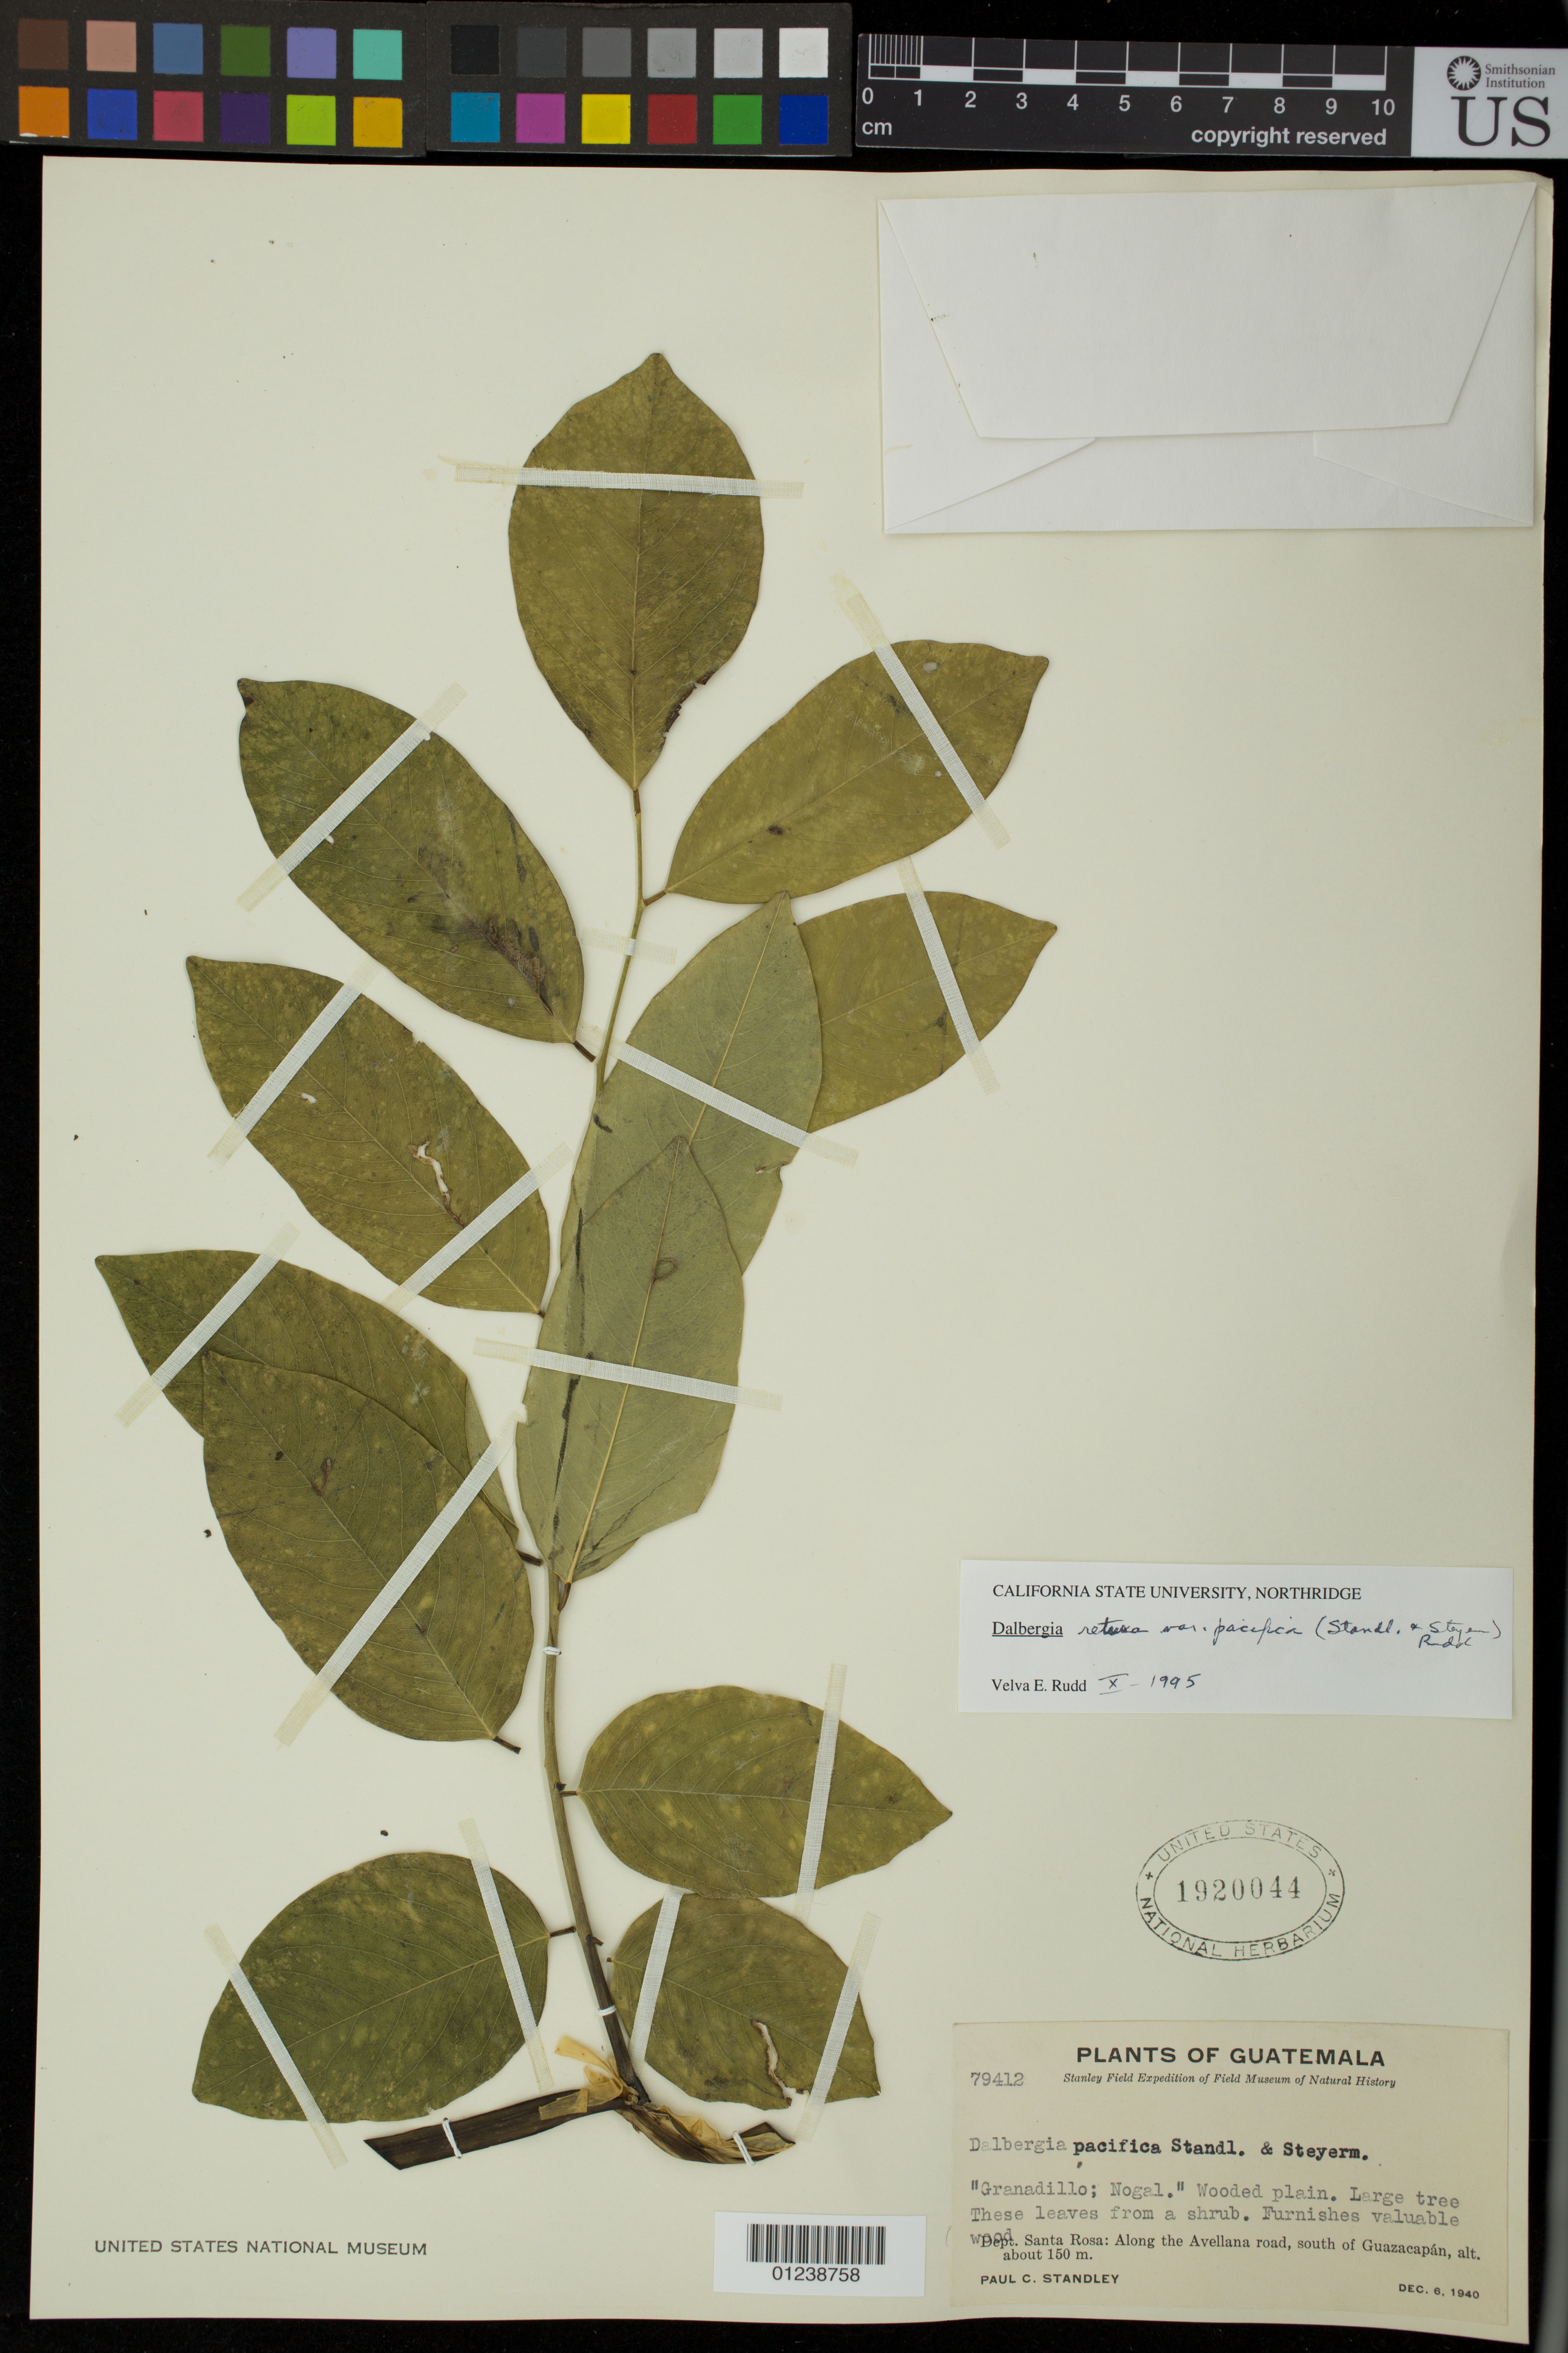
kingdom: Plantae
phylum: Tracheophyta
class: Magnoliopsida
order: Fabales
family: Fabaceae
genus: Dalbergia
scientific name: Dalbergia retusa var. pacifica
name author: (Standl. & Steyerm.) Rudd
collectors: P. Standely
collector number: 79412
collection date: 1940-12-06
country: Guatemala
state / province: Santa Rosa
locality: Along the Avellana road, south of Guazacapan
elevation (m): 150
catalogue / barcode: US 1920044